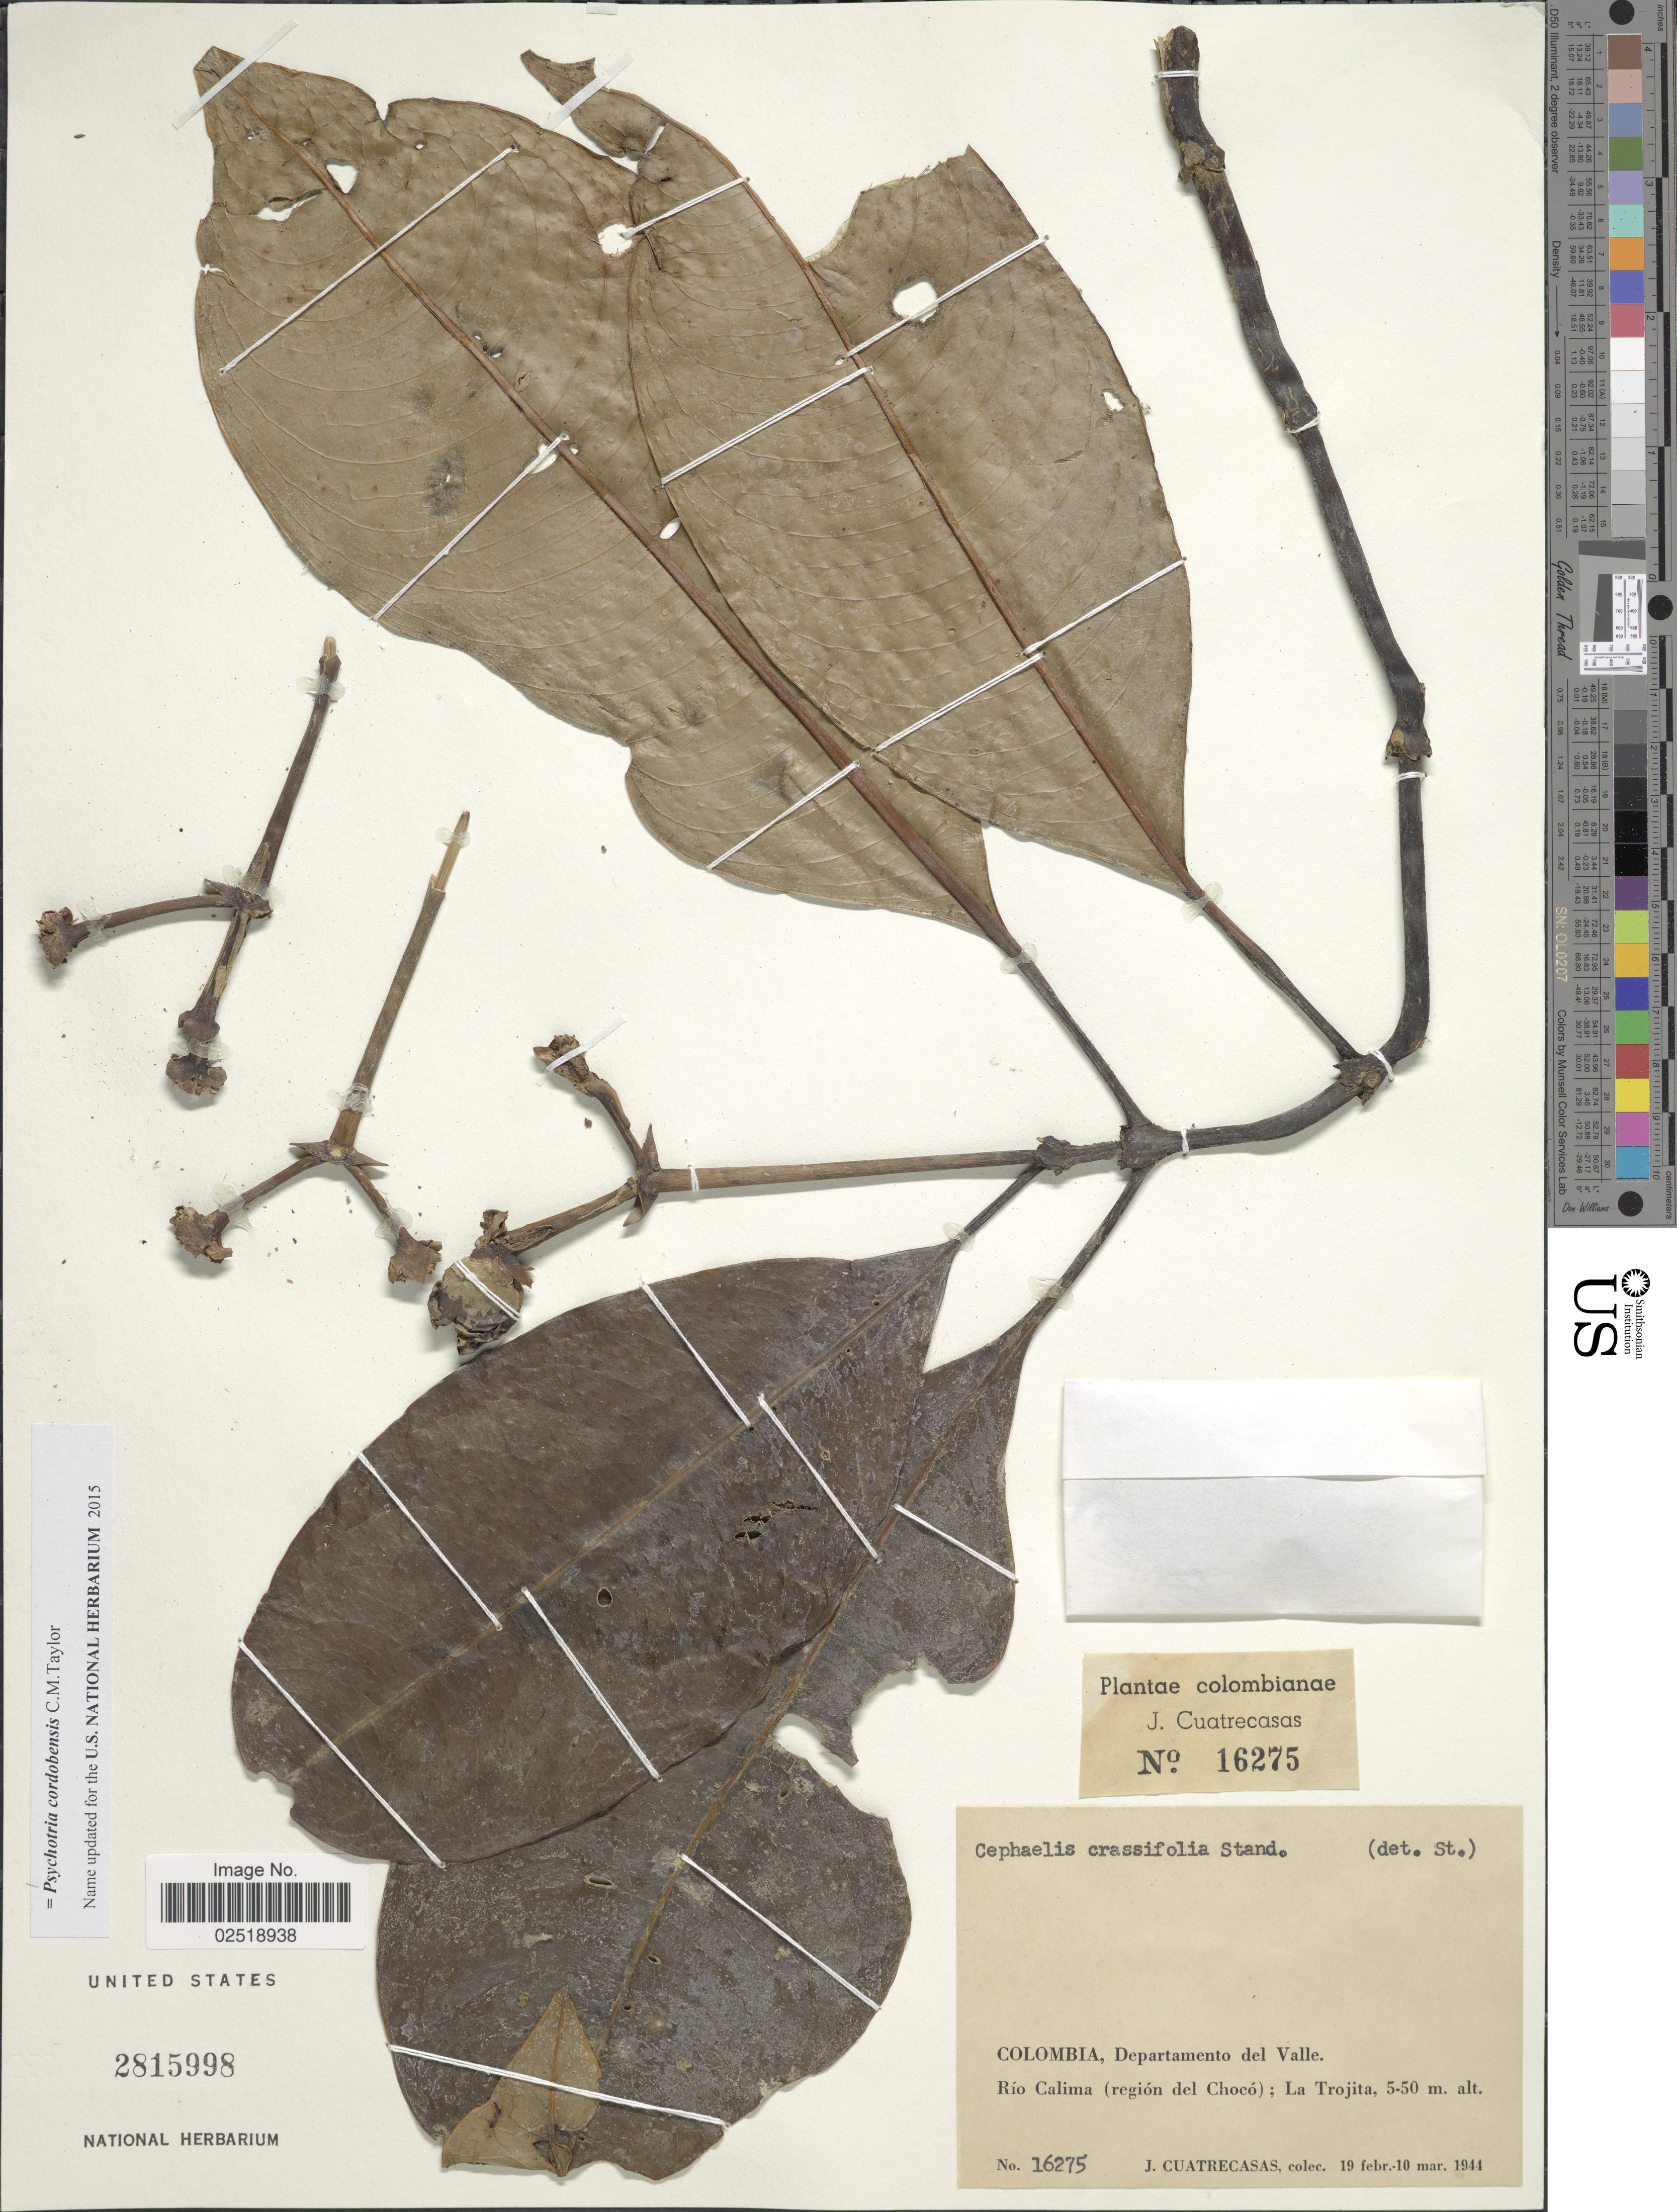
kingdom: Plantae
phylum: Tracheophyta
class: Magnoliopsida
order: Gentianales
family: Rubiaceae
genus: Psychotria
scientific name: Psychotria cordobensis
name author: C.M. Taylor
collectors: J. Cuatrecasas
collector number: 16275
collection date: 1944-02-19/1944-03-10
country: Colombia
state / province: Valle del Cauca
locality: Departamento del Valle. Río Calima (región del Chocó); La Trojita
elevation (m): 5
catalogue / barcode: US 2815998